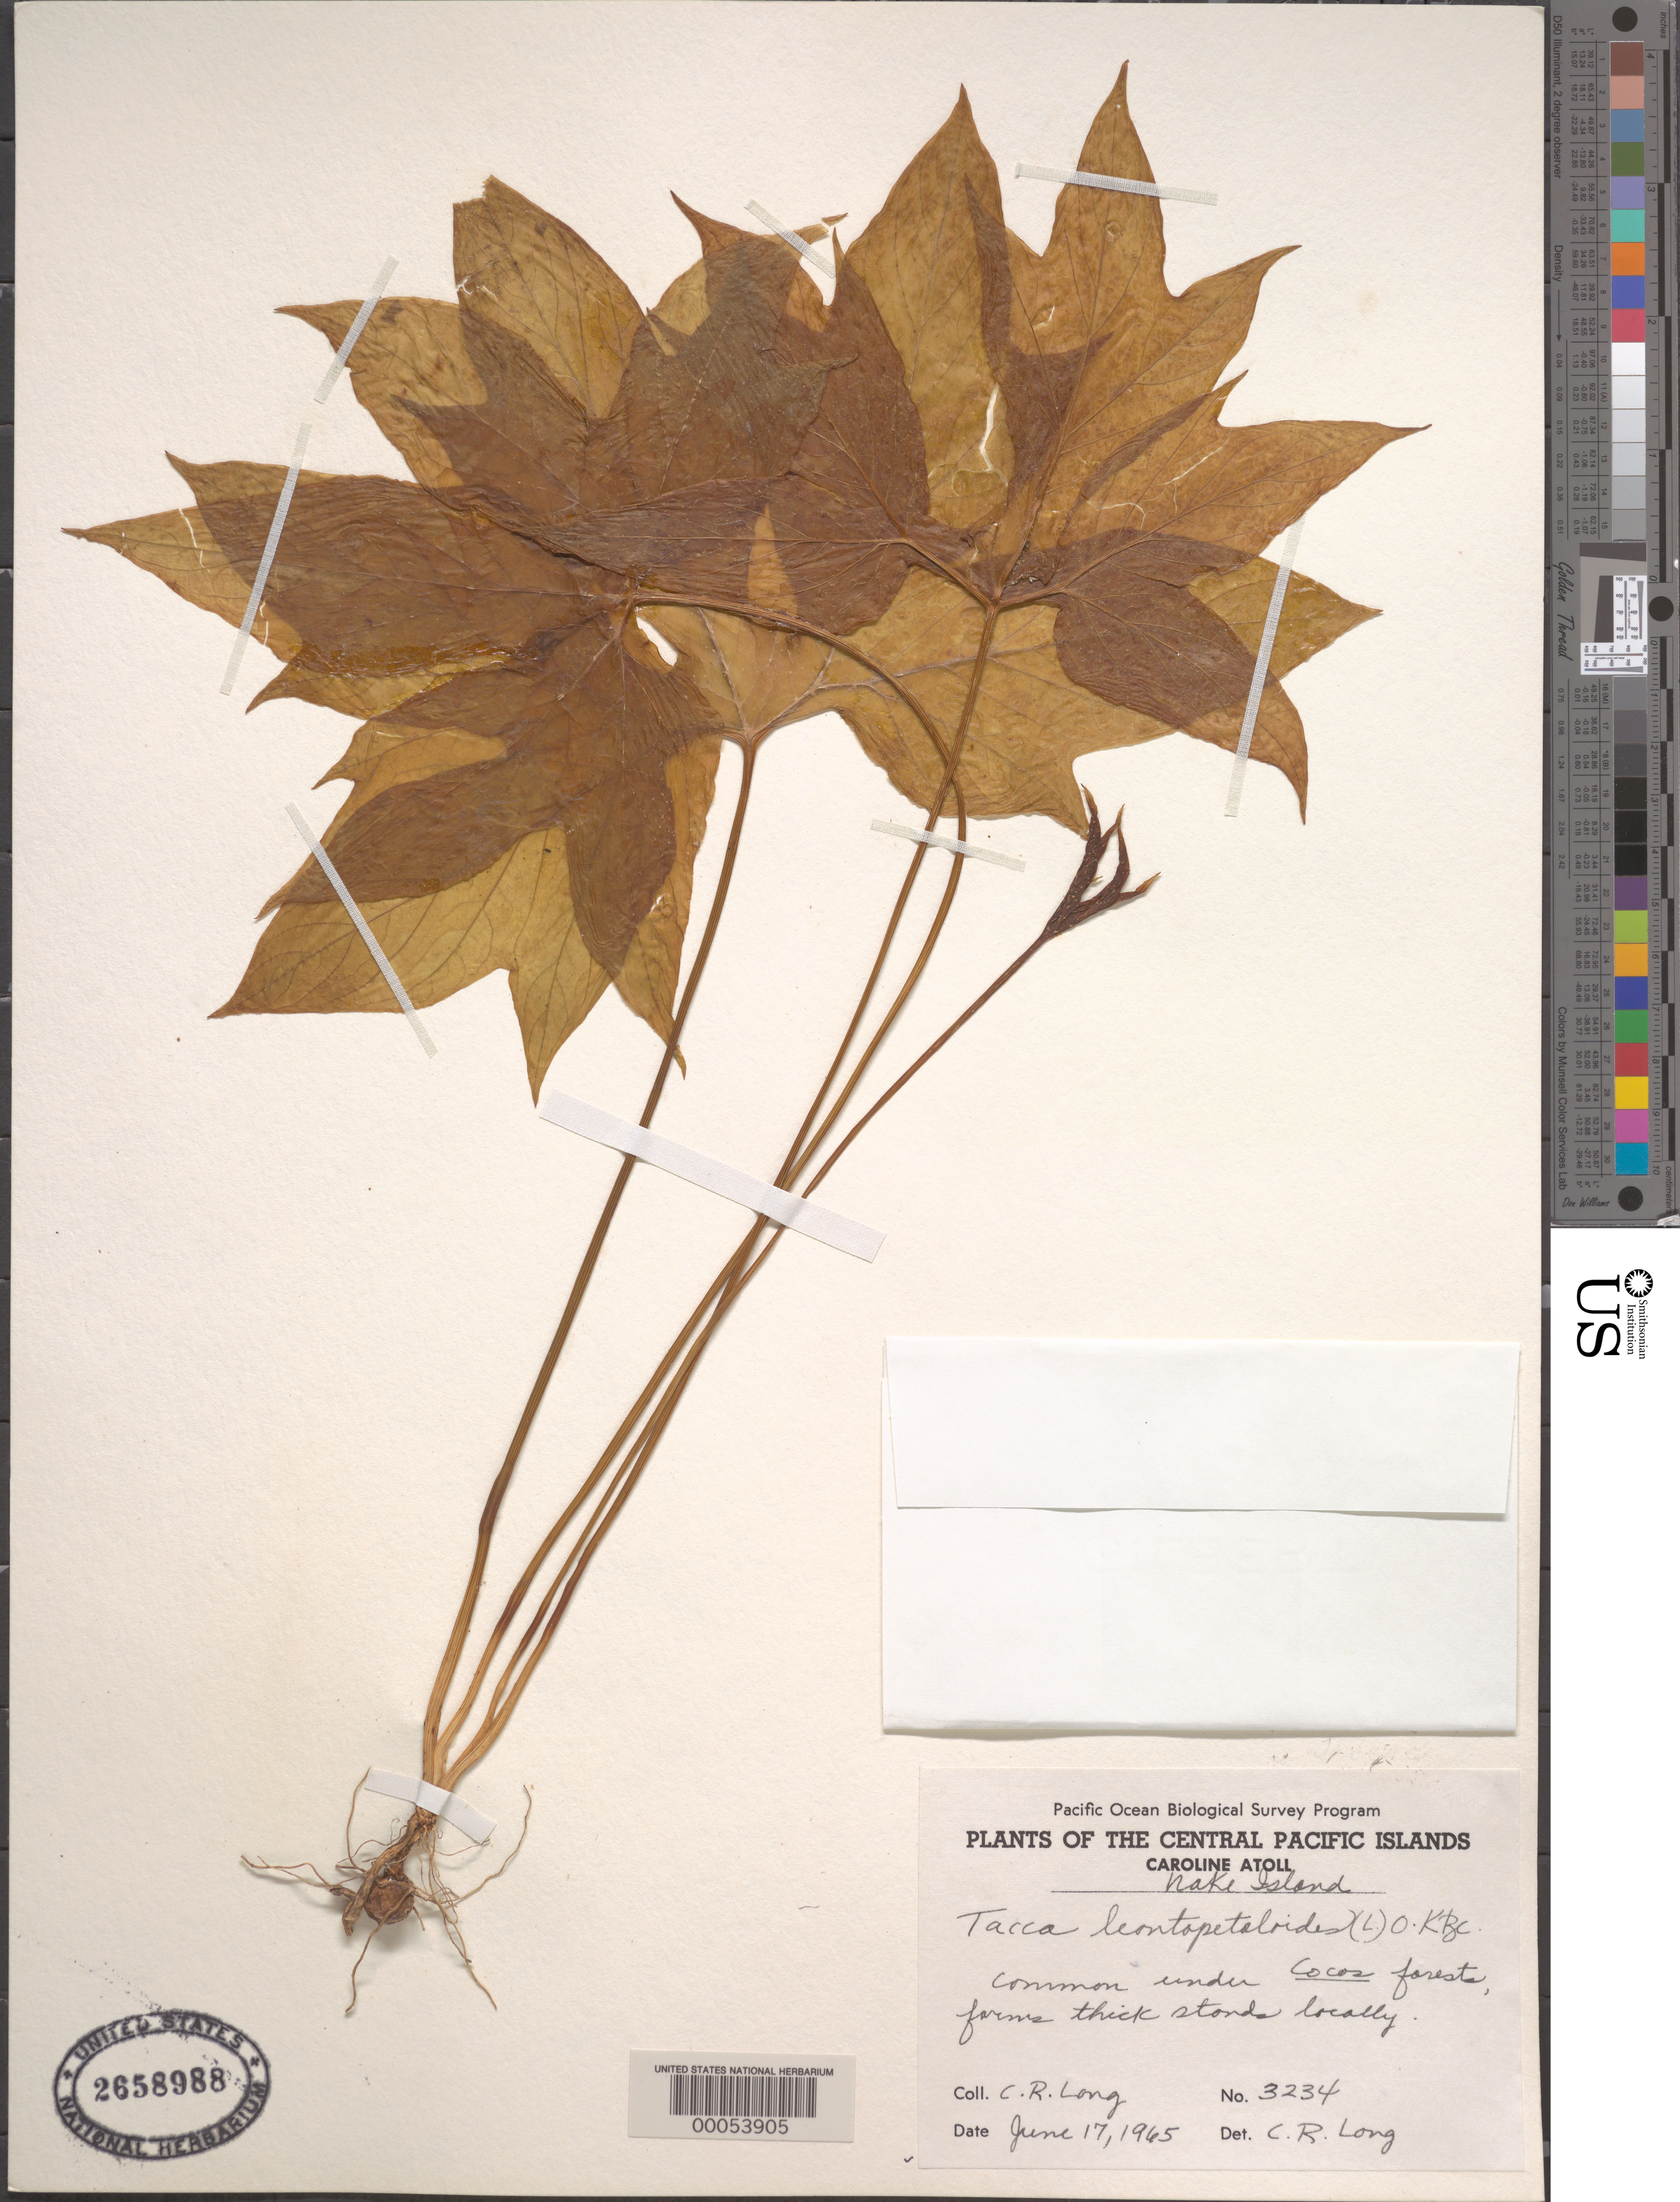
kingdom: Plantae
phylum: Tracheophyta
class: Liliopsida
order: Dioscoreales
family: Dioscoreaceae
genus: Tacca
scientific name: Tacca leontopetaloides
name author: (L.) Kuntze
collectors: C. Long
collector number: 3234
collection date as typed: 17 Jun 1965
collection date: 1965-06-17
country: Kiribati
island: Caroline Atoll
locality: Nake Islet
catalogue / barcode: US 2658988